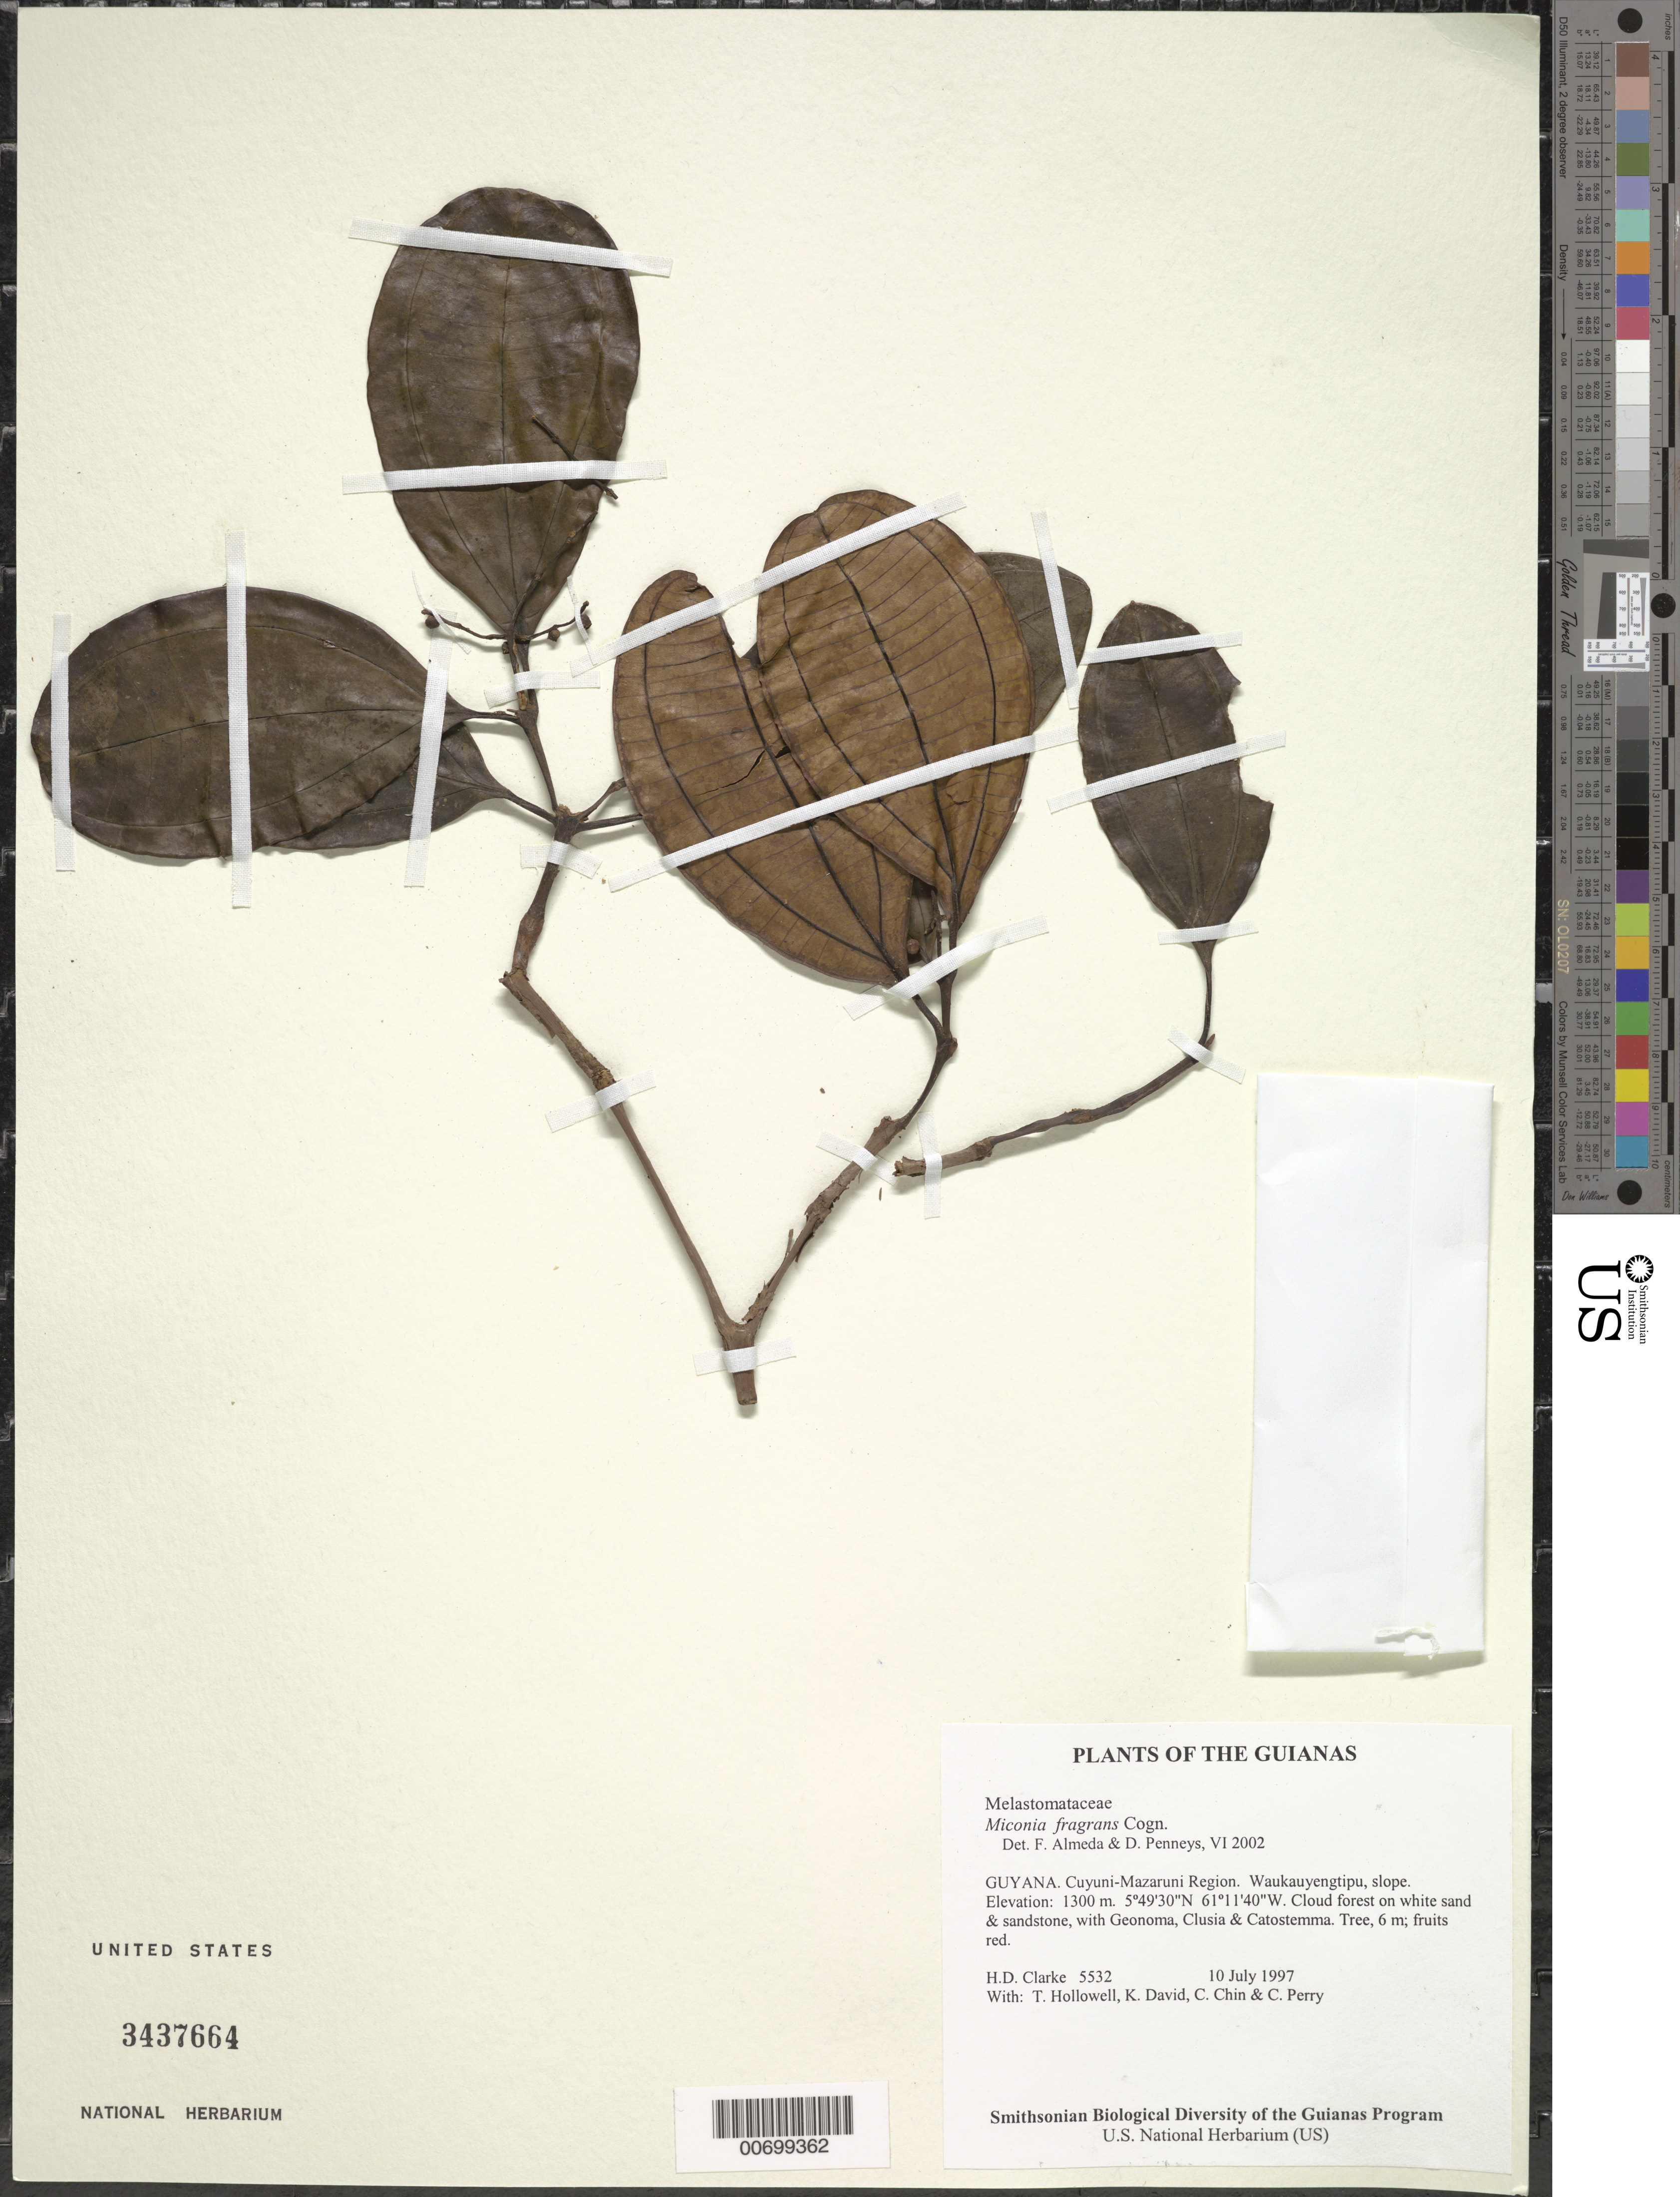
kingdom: Plantae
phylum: Tracheophyta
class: Magnoliopsida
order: Myrtales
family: Melastomataceae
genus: Miconia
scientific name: Miconia fragrans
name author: Cogn.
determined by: Almeda, F.; Penneys, D. S.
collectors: H. D. Clarke, T. Hollowell, K. David, C. Chin & C. Perry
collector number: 5532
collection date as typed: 10 July 1997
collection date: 1997-07-10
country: Guyana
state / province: Cuyuni-Mazaruni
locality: Waukauyengtipu, slope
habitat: Cloud forest on white sand & sandstone, with Geonoma, Clusia & Catostemma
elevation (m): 1300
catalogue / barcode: US 3437664